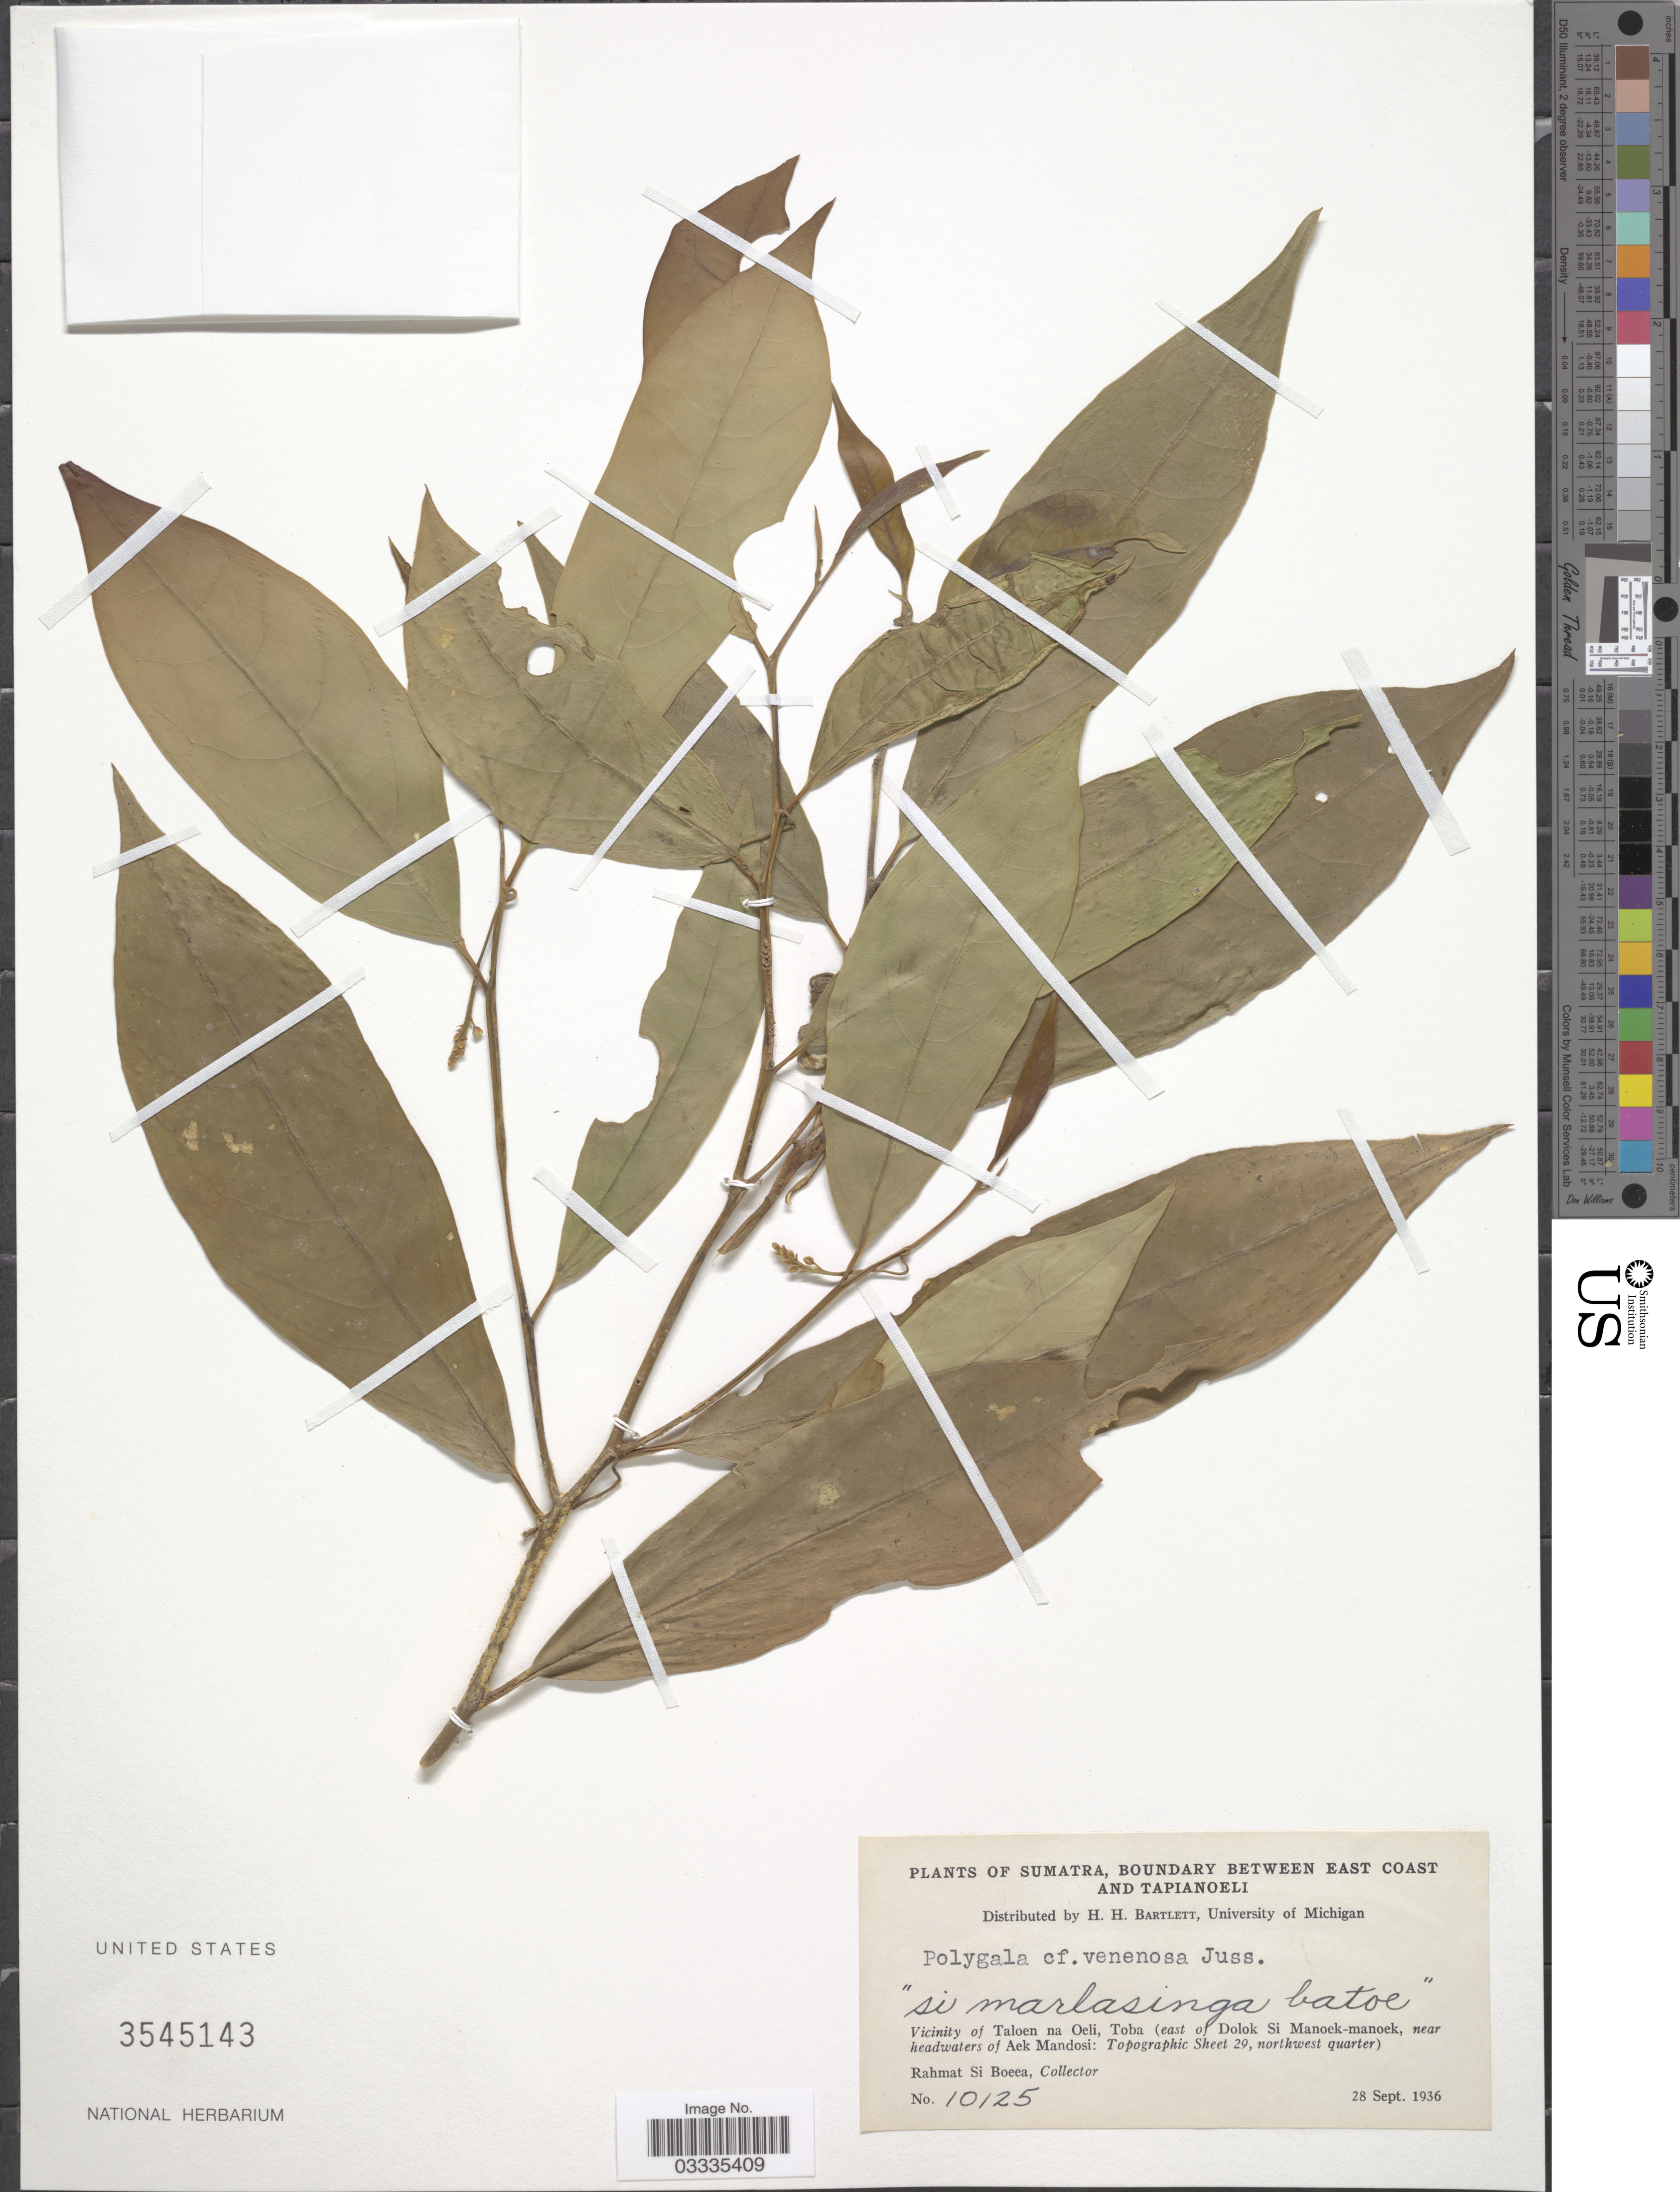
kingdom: Plantae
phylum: Tracheophyta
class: Magnoliopsida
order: Fabales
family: Polygalaceae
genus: Polygala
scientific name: Polygala venenosa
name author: Juss. ex Poir.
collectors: Rahmat Si Boeea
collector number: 10125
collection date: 1936-09-28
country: Indonesia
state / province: Sumatra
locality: Boundary between East Coast and Tapianoeli. Vicinity of Taloen na Oeli, Toba (east of Dolok Si Manoek-manoek, near headwaters of Aek Mandosi: Topographic Sheet 29, northwest quarter)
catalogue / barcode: US 3545143